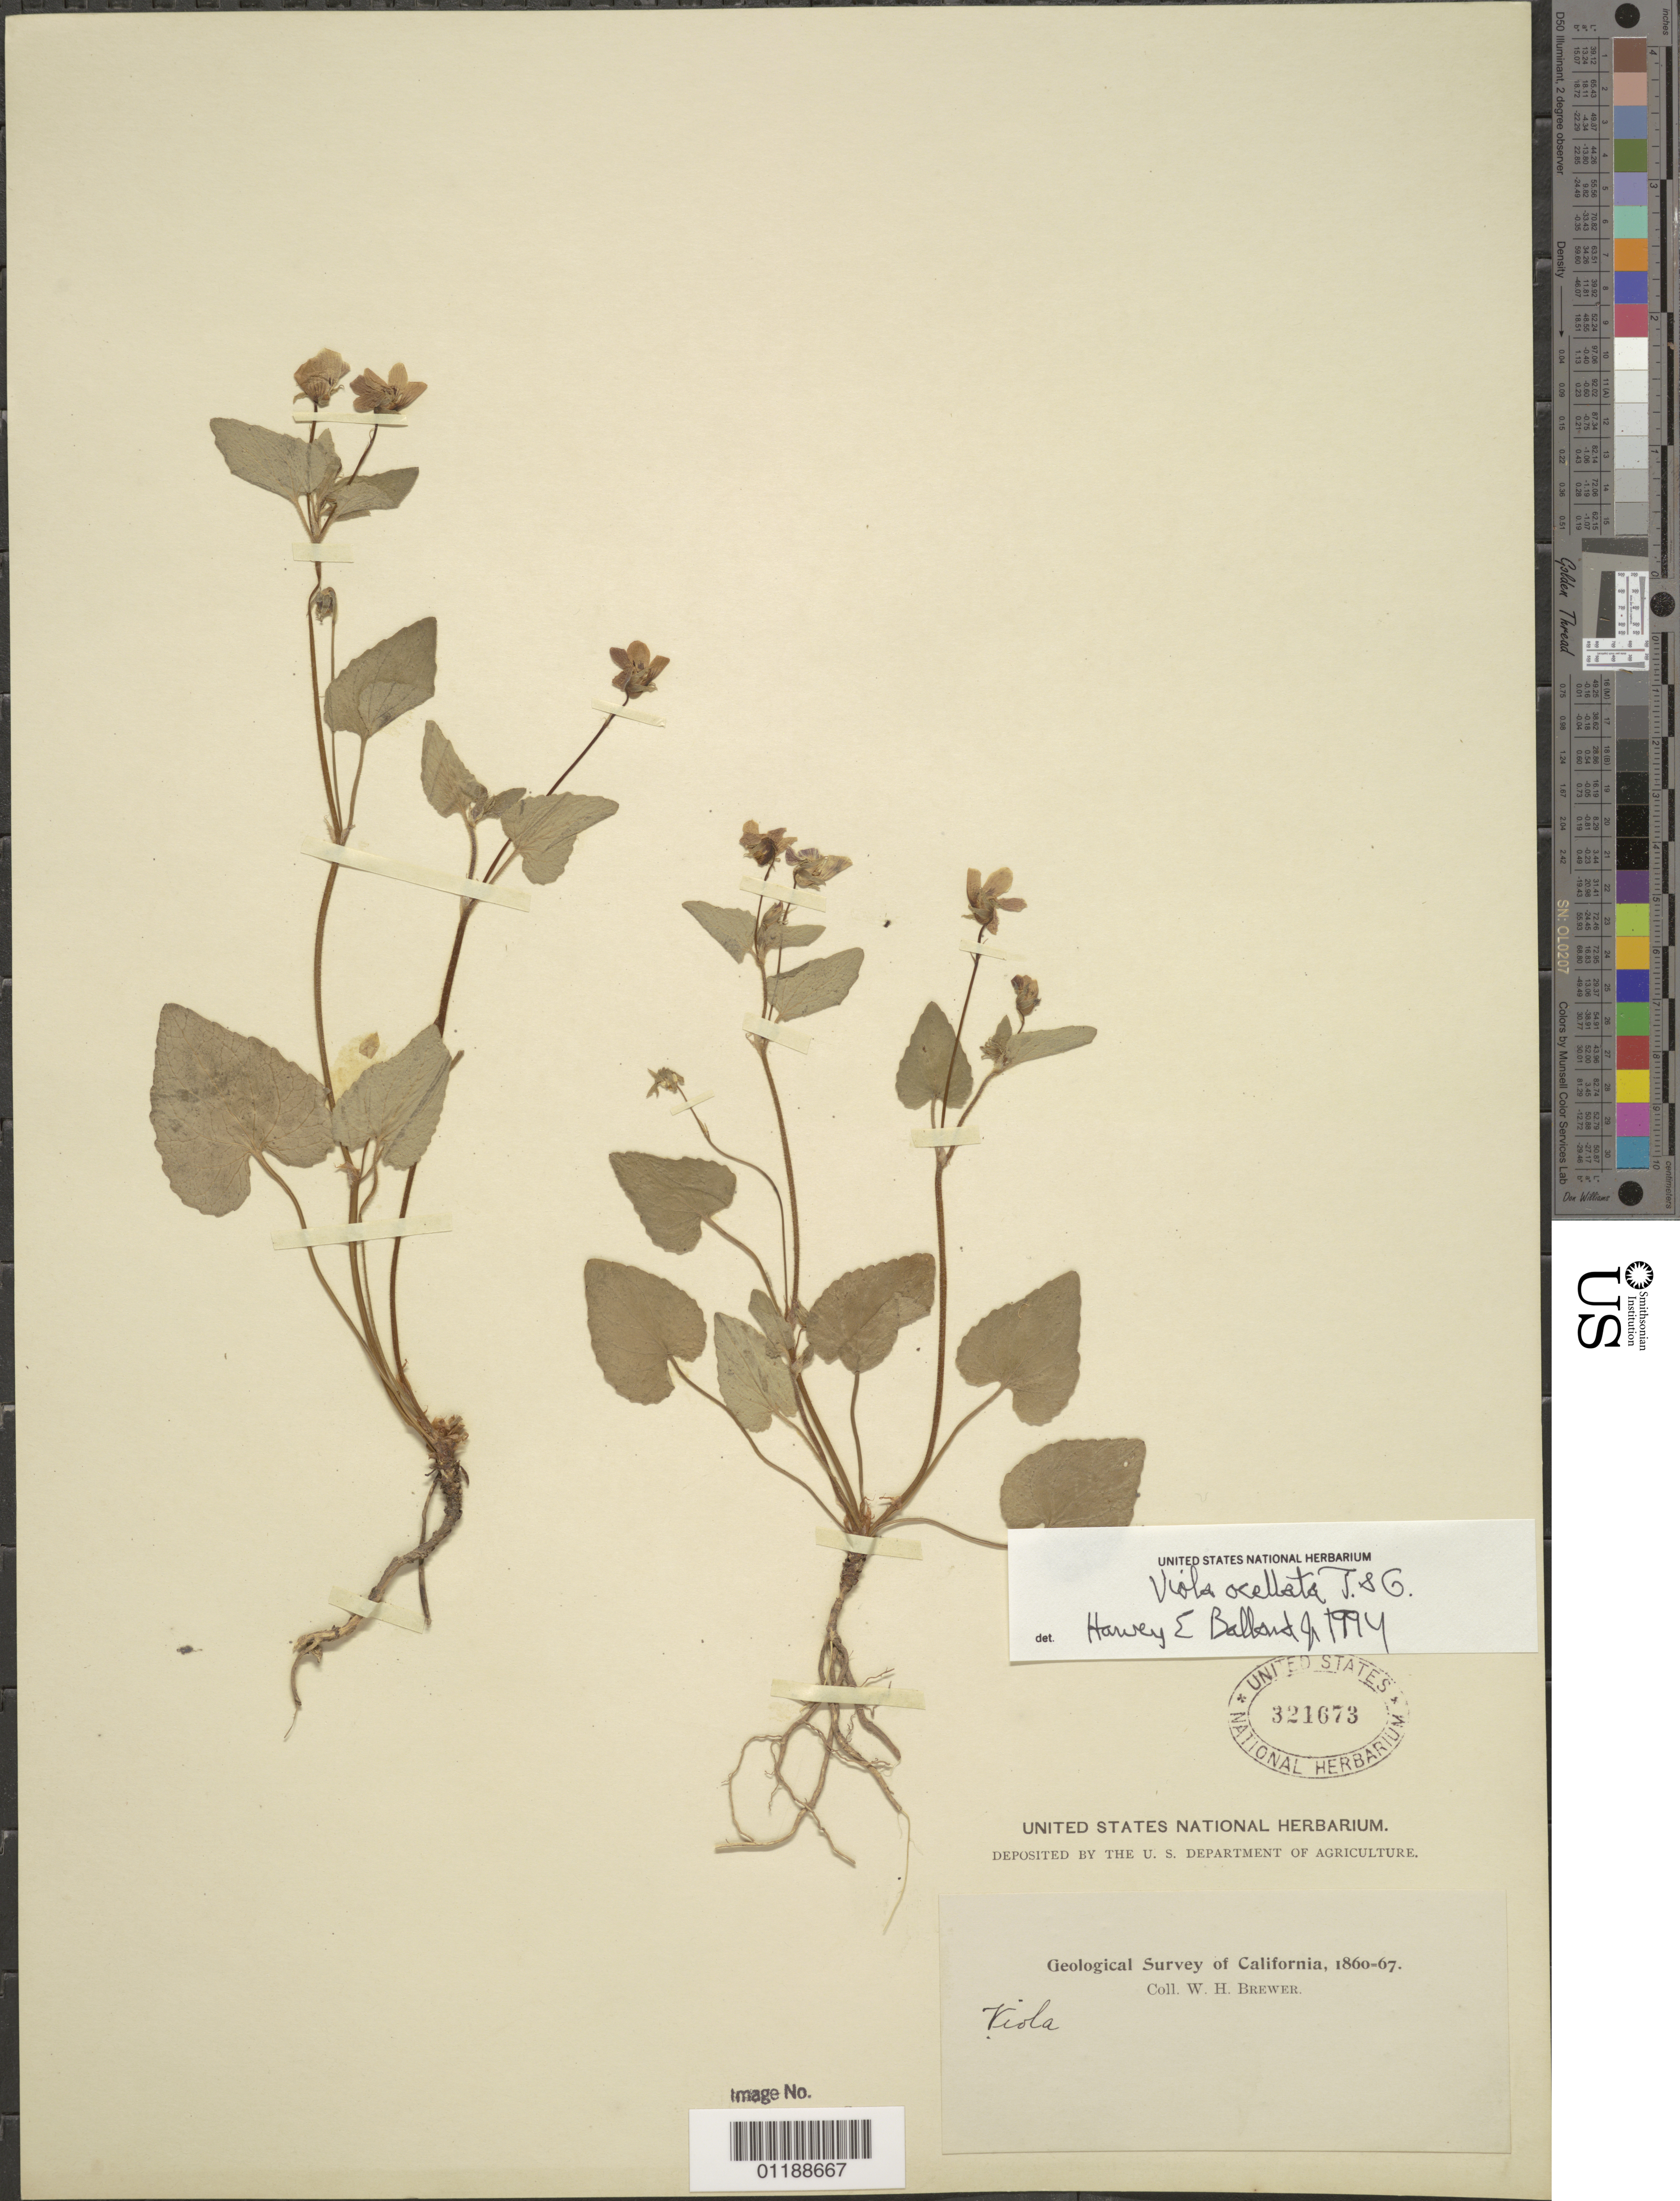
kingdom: Plantae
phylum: Tracheophyta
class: Magnoliopsida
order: Malpighiales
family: Violaceae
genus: Viola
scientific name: Viola ocellata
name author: Torr. & A. Gray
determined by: Ballard, Harvey E.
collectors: W. H. Brewer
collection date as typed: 1860 to -- --- 1867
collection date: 1860/1867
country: United States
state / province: California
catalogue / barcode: US 321673